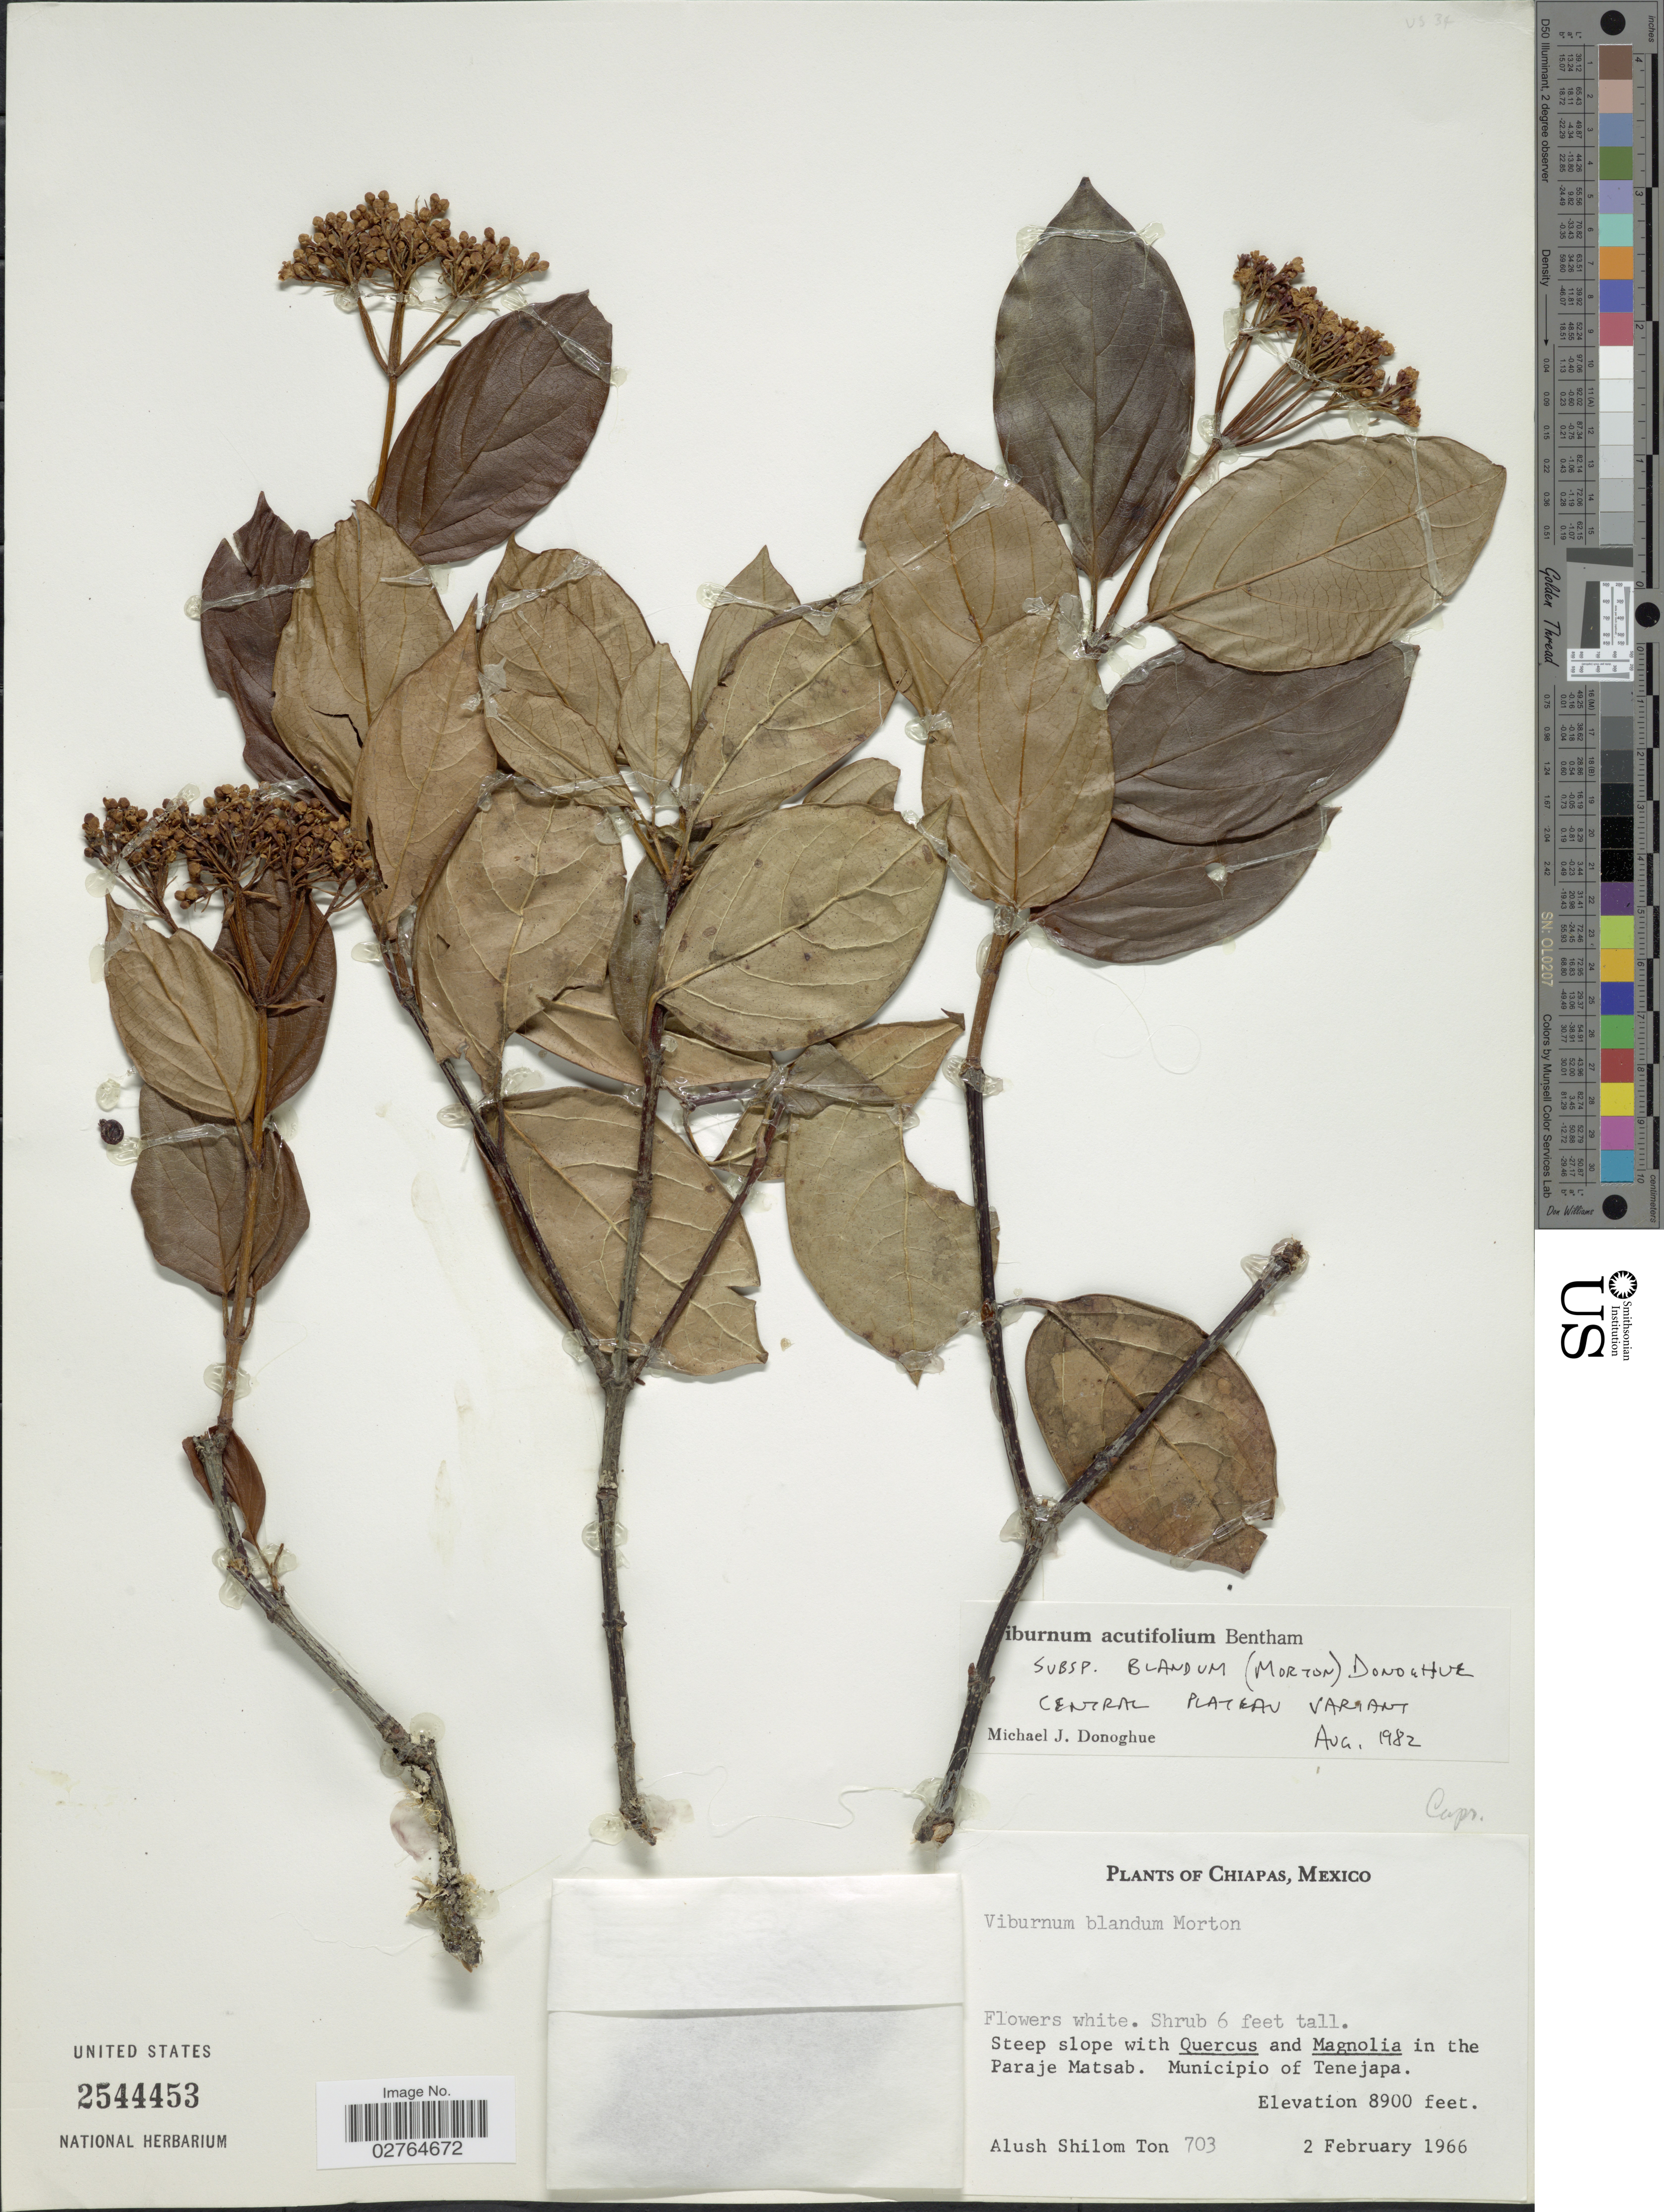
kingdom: Plantae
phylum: Tracheophyta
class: Magnoliopsida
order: Dipsacales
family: Viburnaceae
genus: Viburnum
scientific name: Viburnum acutifolium subsp. blandum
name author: (C.V. Morton) Villarreal & A.E. Estrada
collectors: A. S. Ton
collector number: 703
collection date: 1966-02-02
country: Mexico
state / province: Chiapas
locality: Paraje Matsab. Municipio of Tenejapa.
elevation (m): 2713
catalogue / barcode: US 2544453